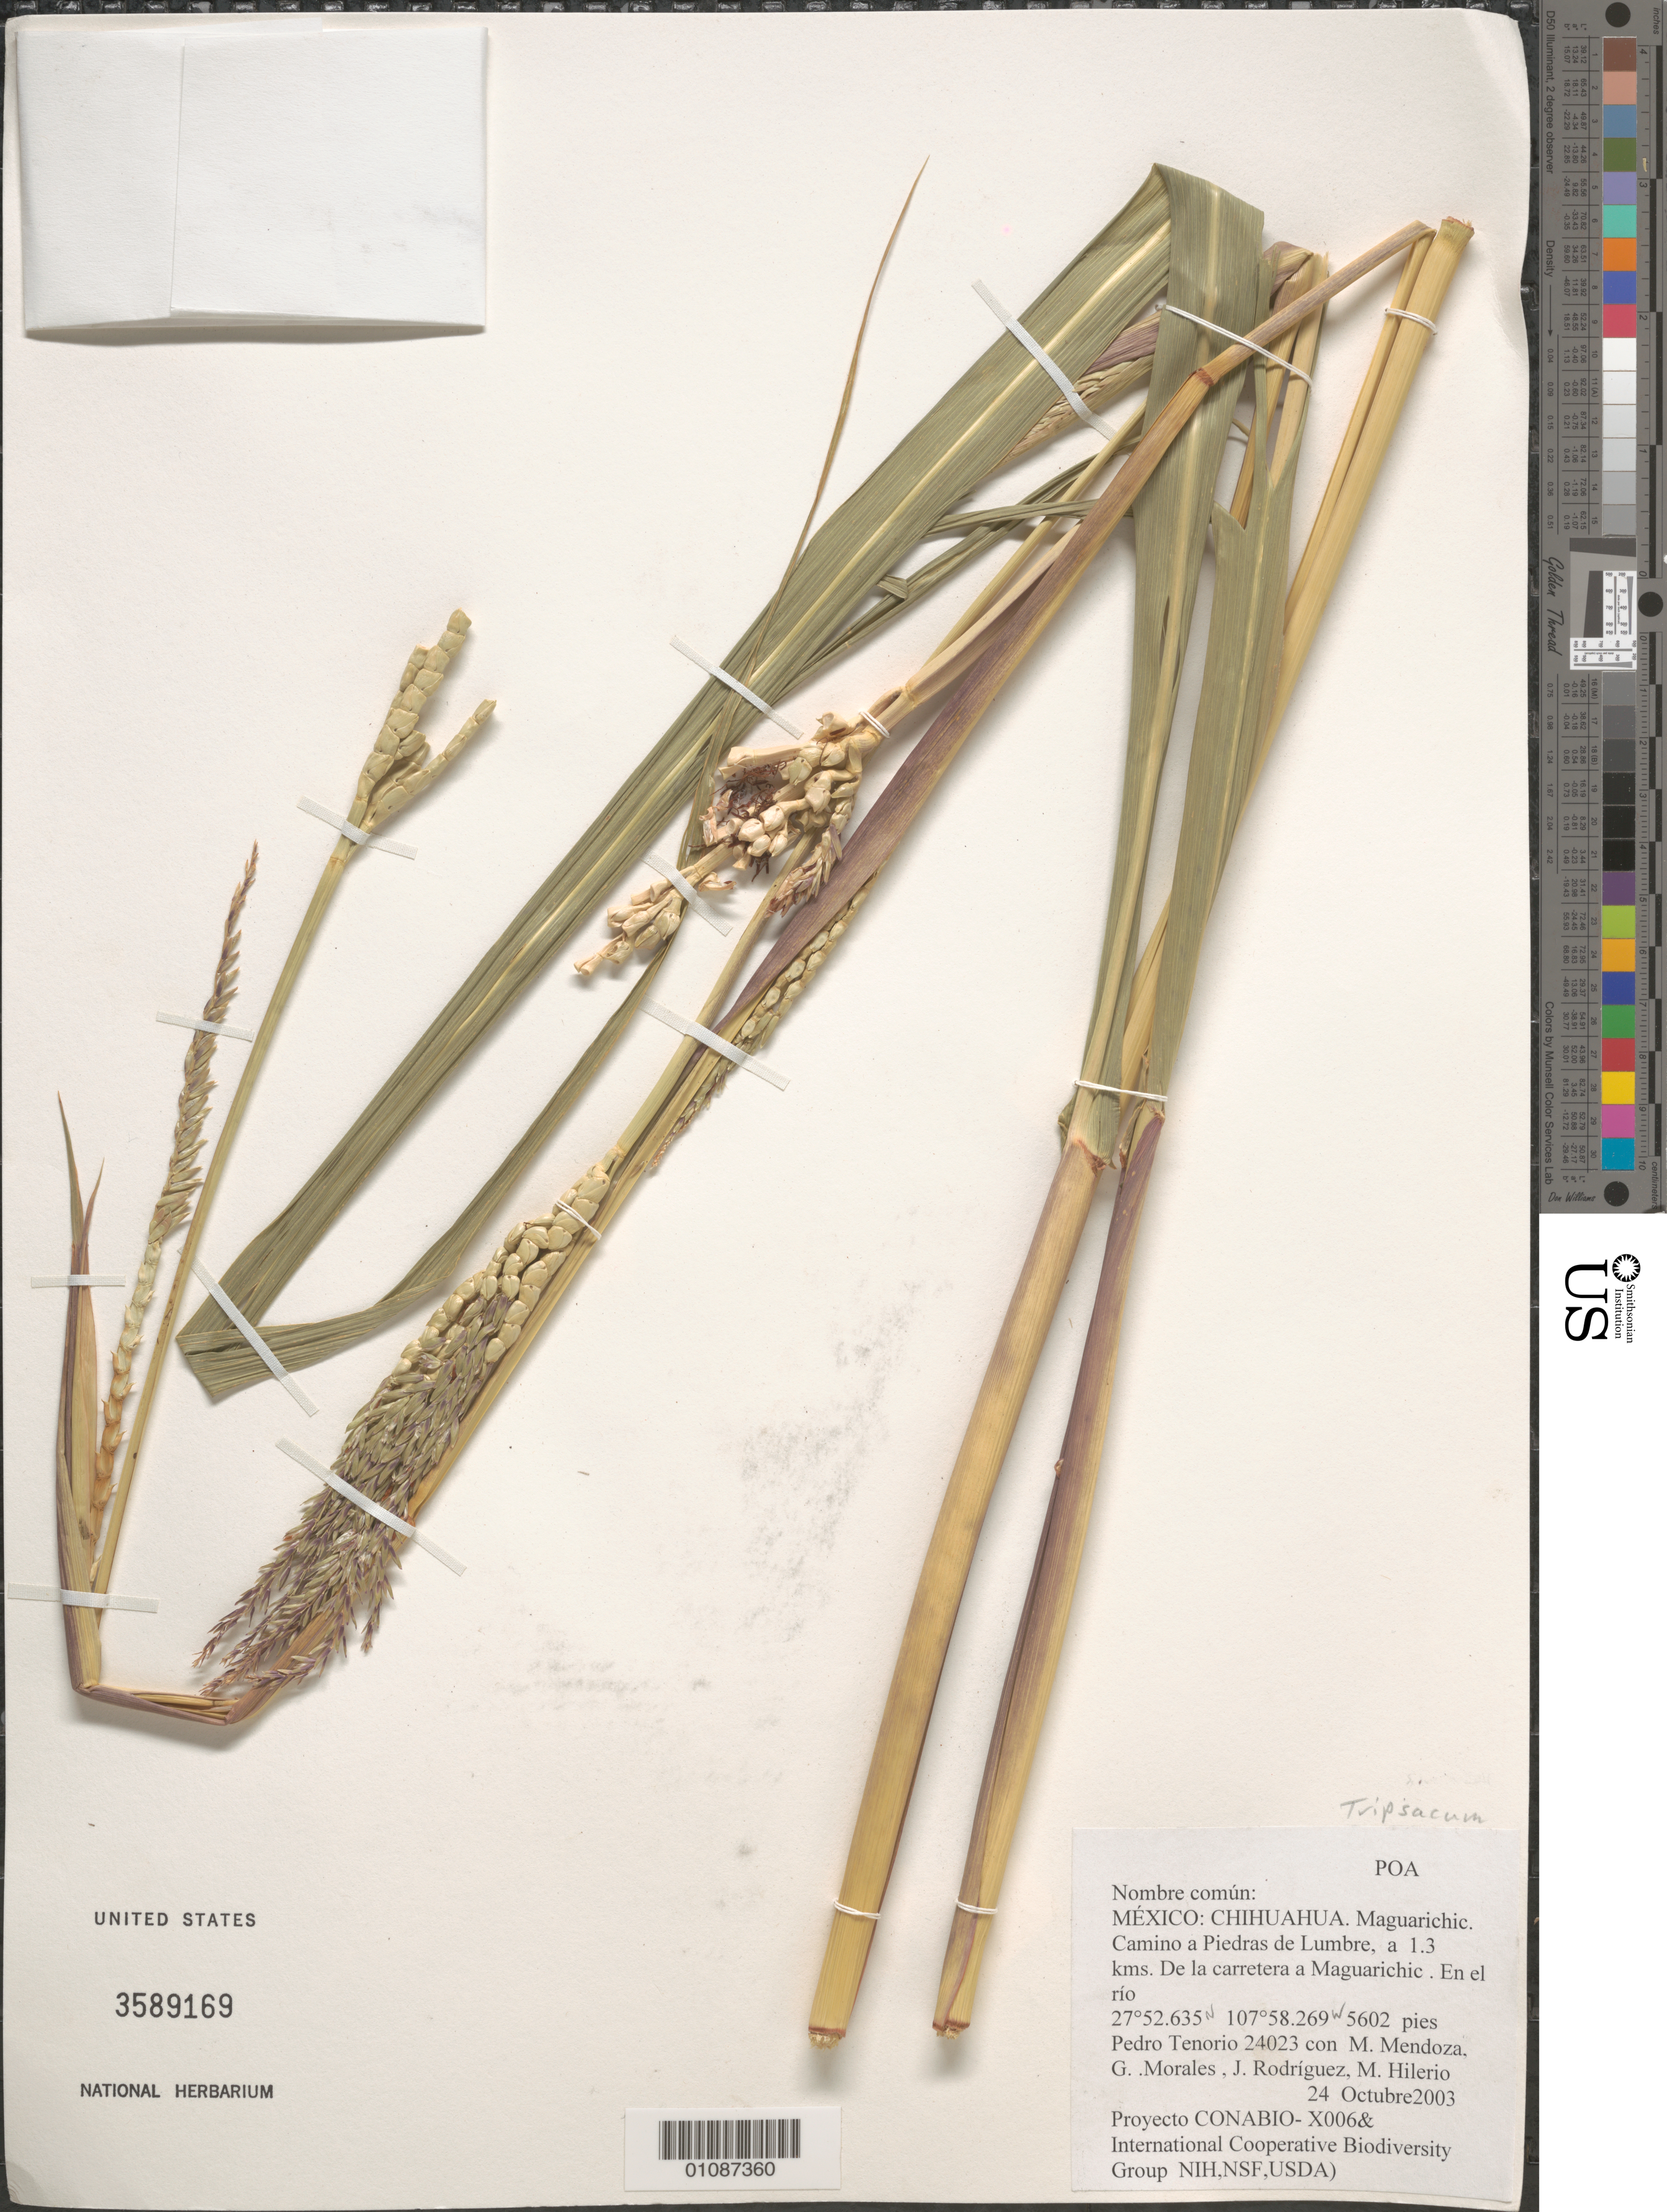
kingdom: Plantae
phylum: Tracheophyta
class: Liliopsida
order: Poales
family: Poaceae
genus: Tripsacum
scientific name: Tripsacum sp.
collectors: P. Tenorio L., M. Mendoza Garcia, G. Morales, J. Rodríguez & M. Hilerio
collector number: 24023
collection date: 2003-10-24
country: Mexico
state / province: Chihuahua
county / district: Maguarichi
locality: Camino a Piedra de Lumbre, a 1.3 kms de la carretera a Maguarichic. en el rio.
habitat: en el rio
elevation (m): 1707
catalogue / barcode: US 3589169